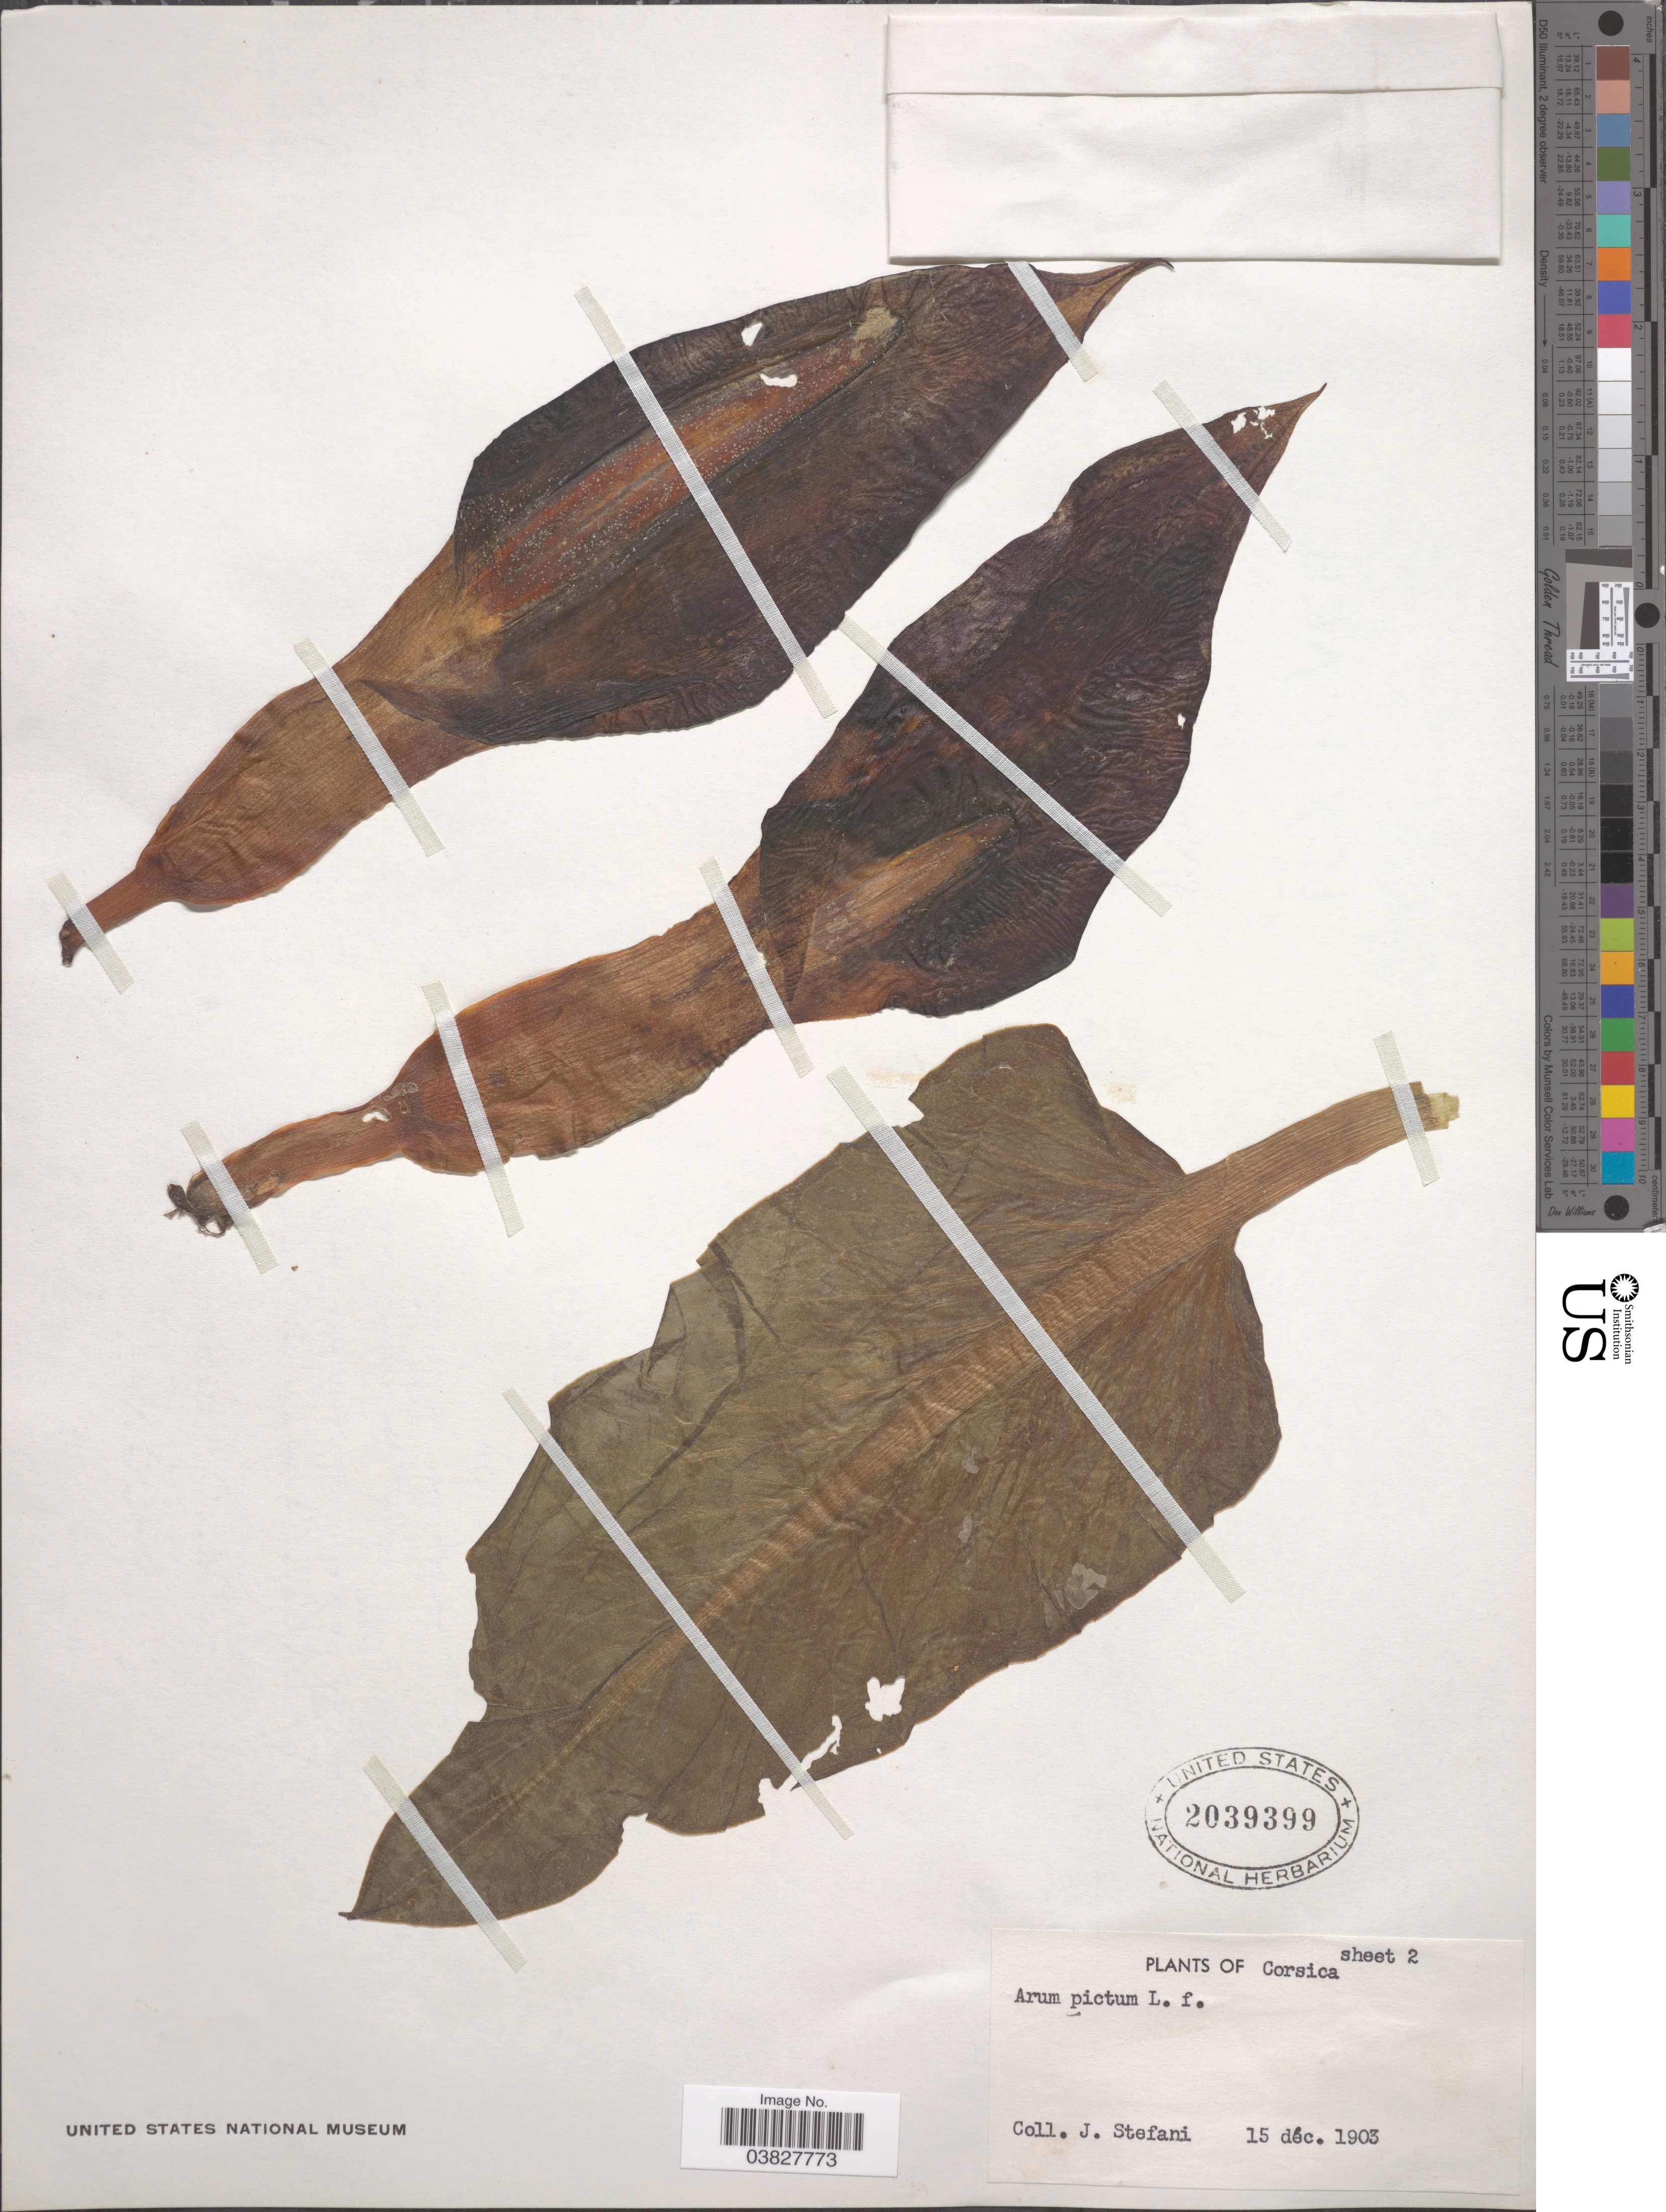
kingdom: Plantae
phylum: Tracheophyta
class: Liliopsida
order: Alismatales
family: Araceae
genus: Arum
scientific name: Arum pictum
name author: L. f.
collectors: J. Stefani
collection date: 1903-12-15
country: France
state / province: Corsica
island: Corse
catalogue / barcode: US 2039399